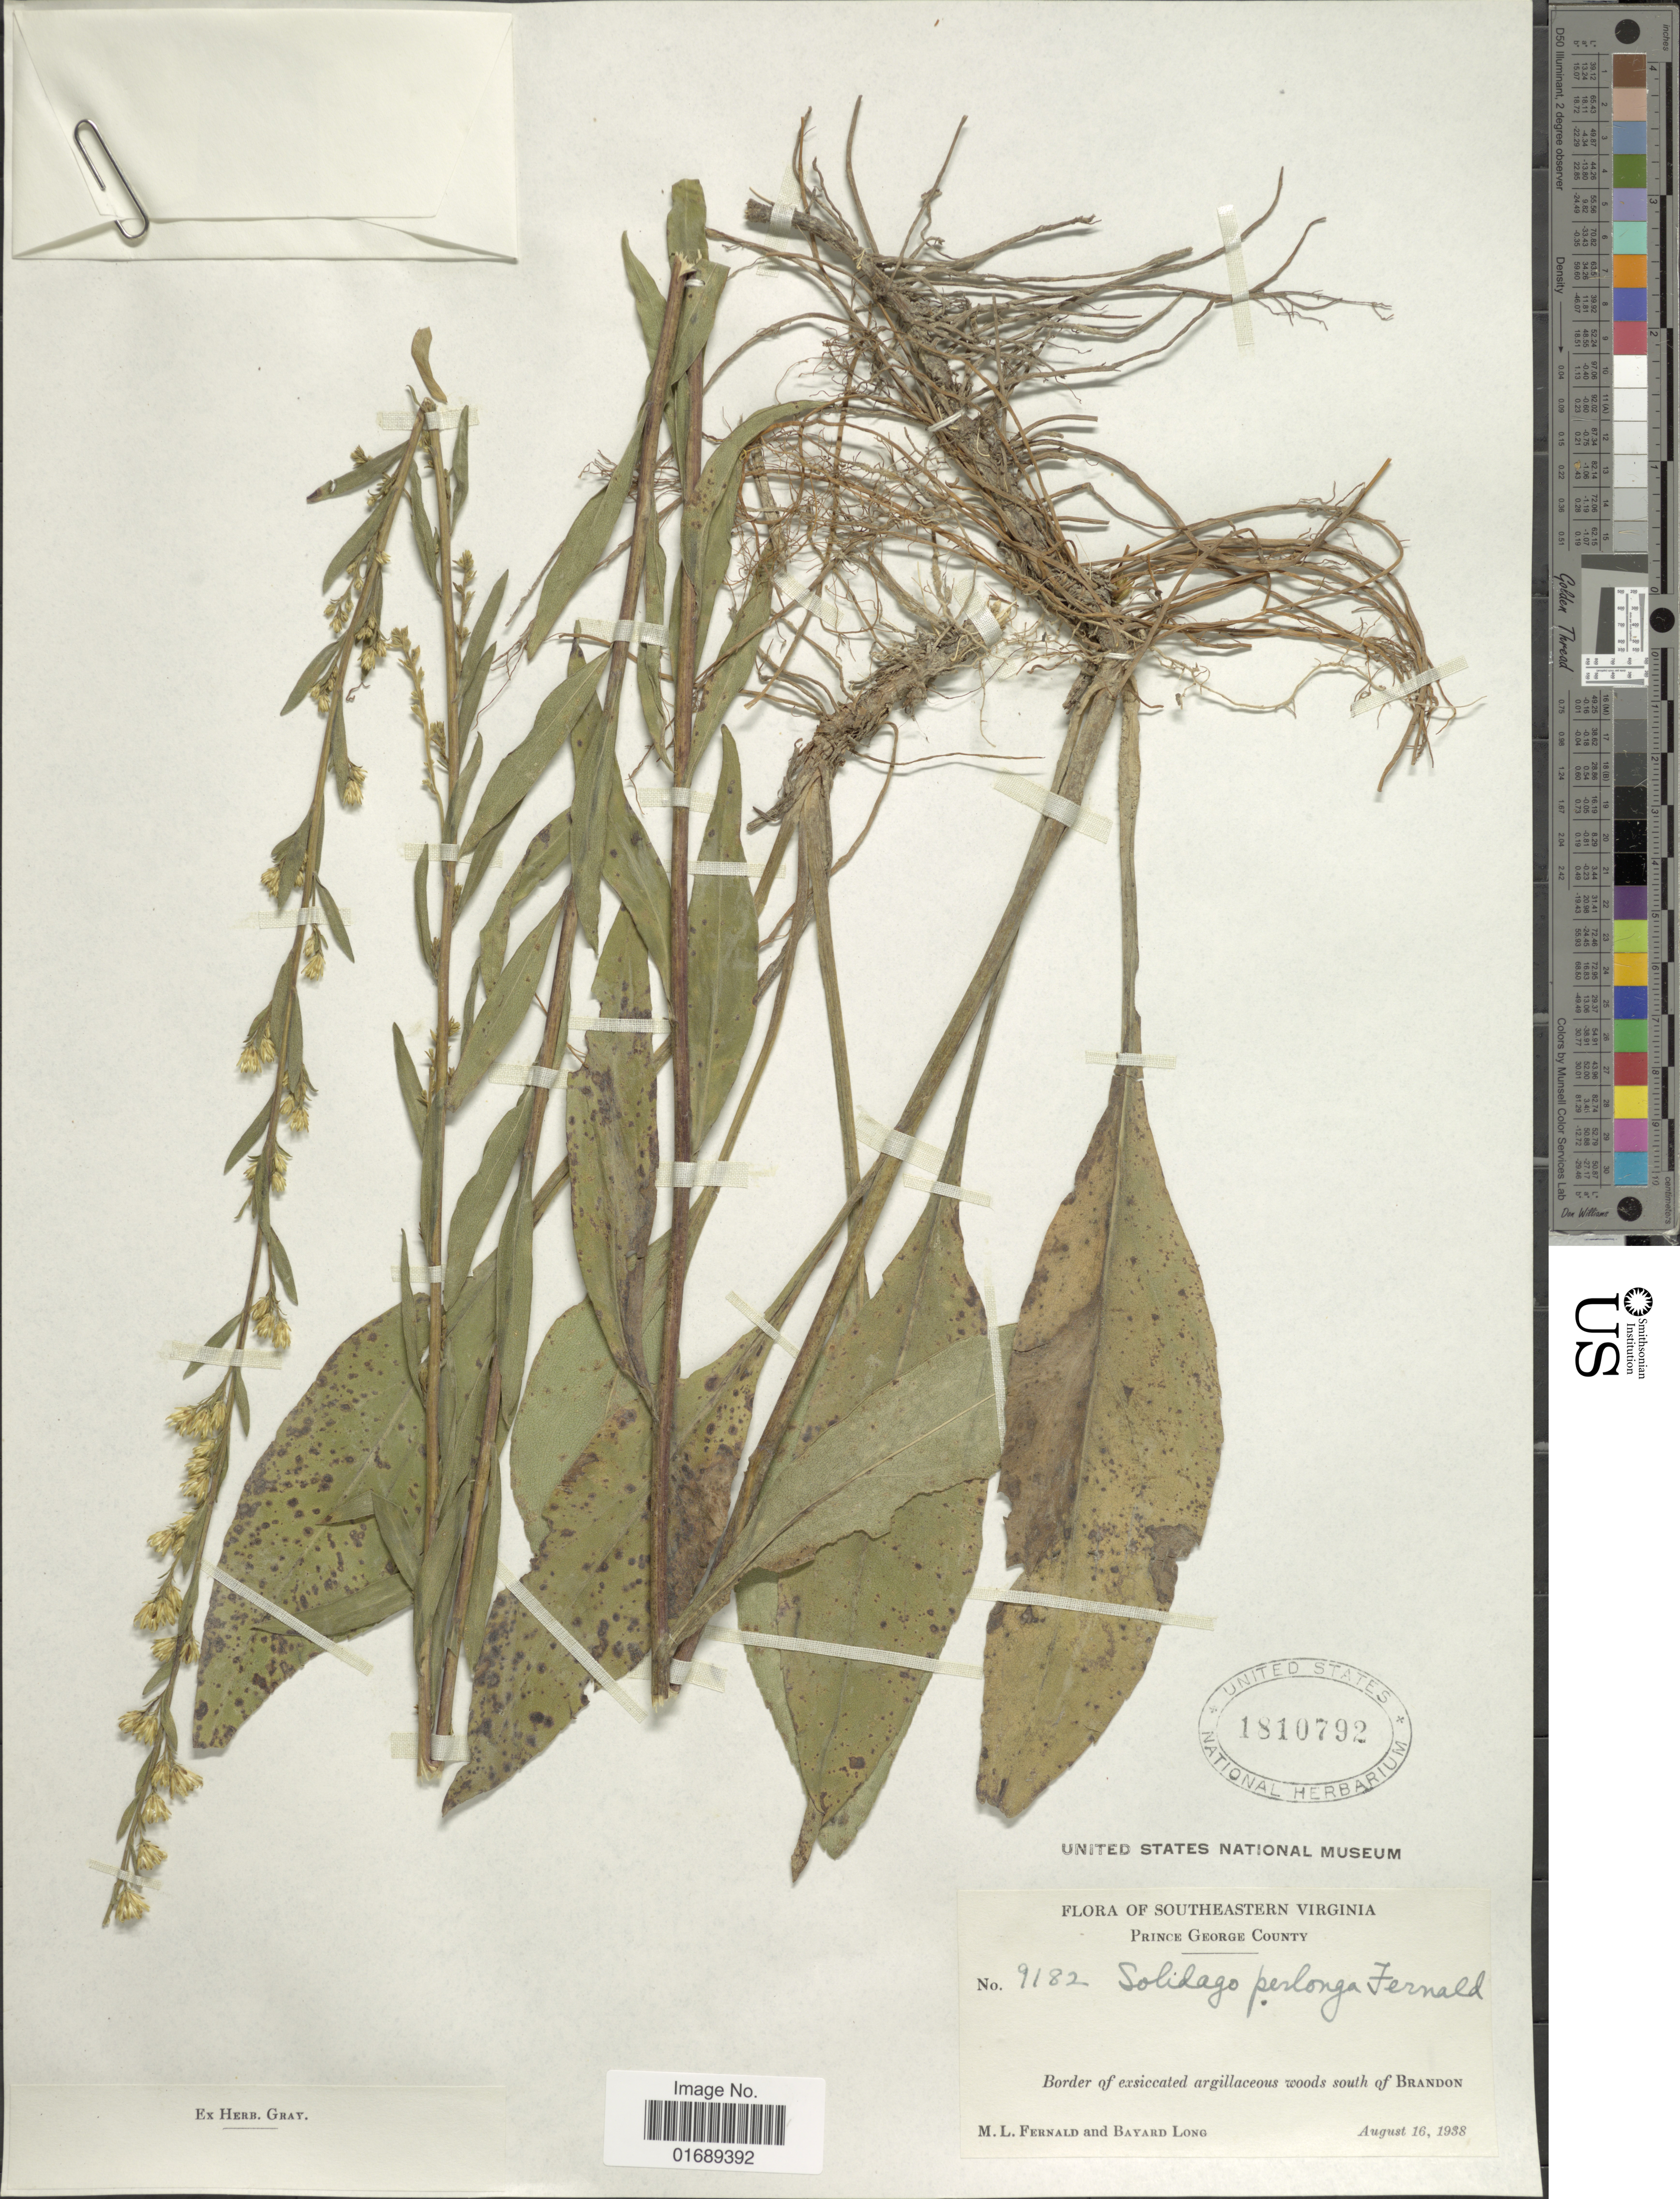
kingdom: Plantae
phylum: Tracheophyta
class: Magnoliopsida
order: Asterales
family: Asteraceae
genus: Solidago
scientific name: Solidago patula var. strictula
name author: Torr. & A. Gray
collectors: M. L. Fernald & B. Long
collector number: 9182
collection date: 1938-08-16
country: United States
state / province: Virginia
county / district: Prince George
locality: Southeastern Virginia, Prince George County, Border of exsiccated argillaceous woods south of Brandon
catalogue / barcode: US 1810792